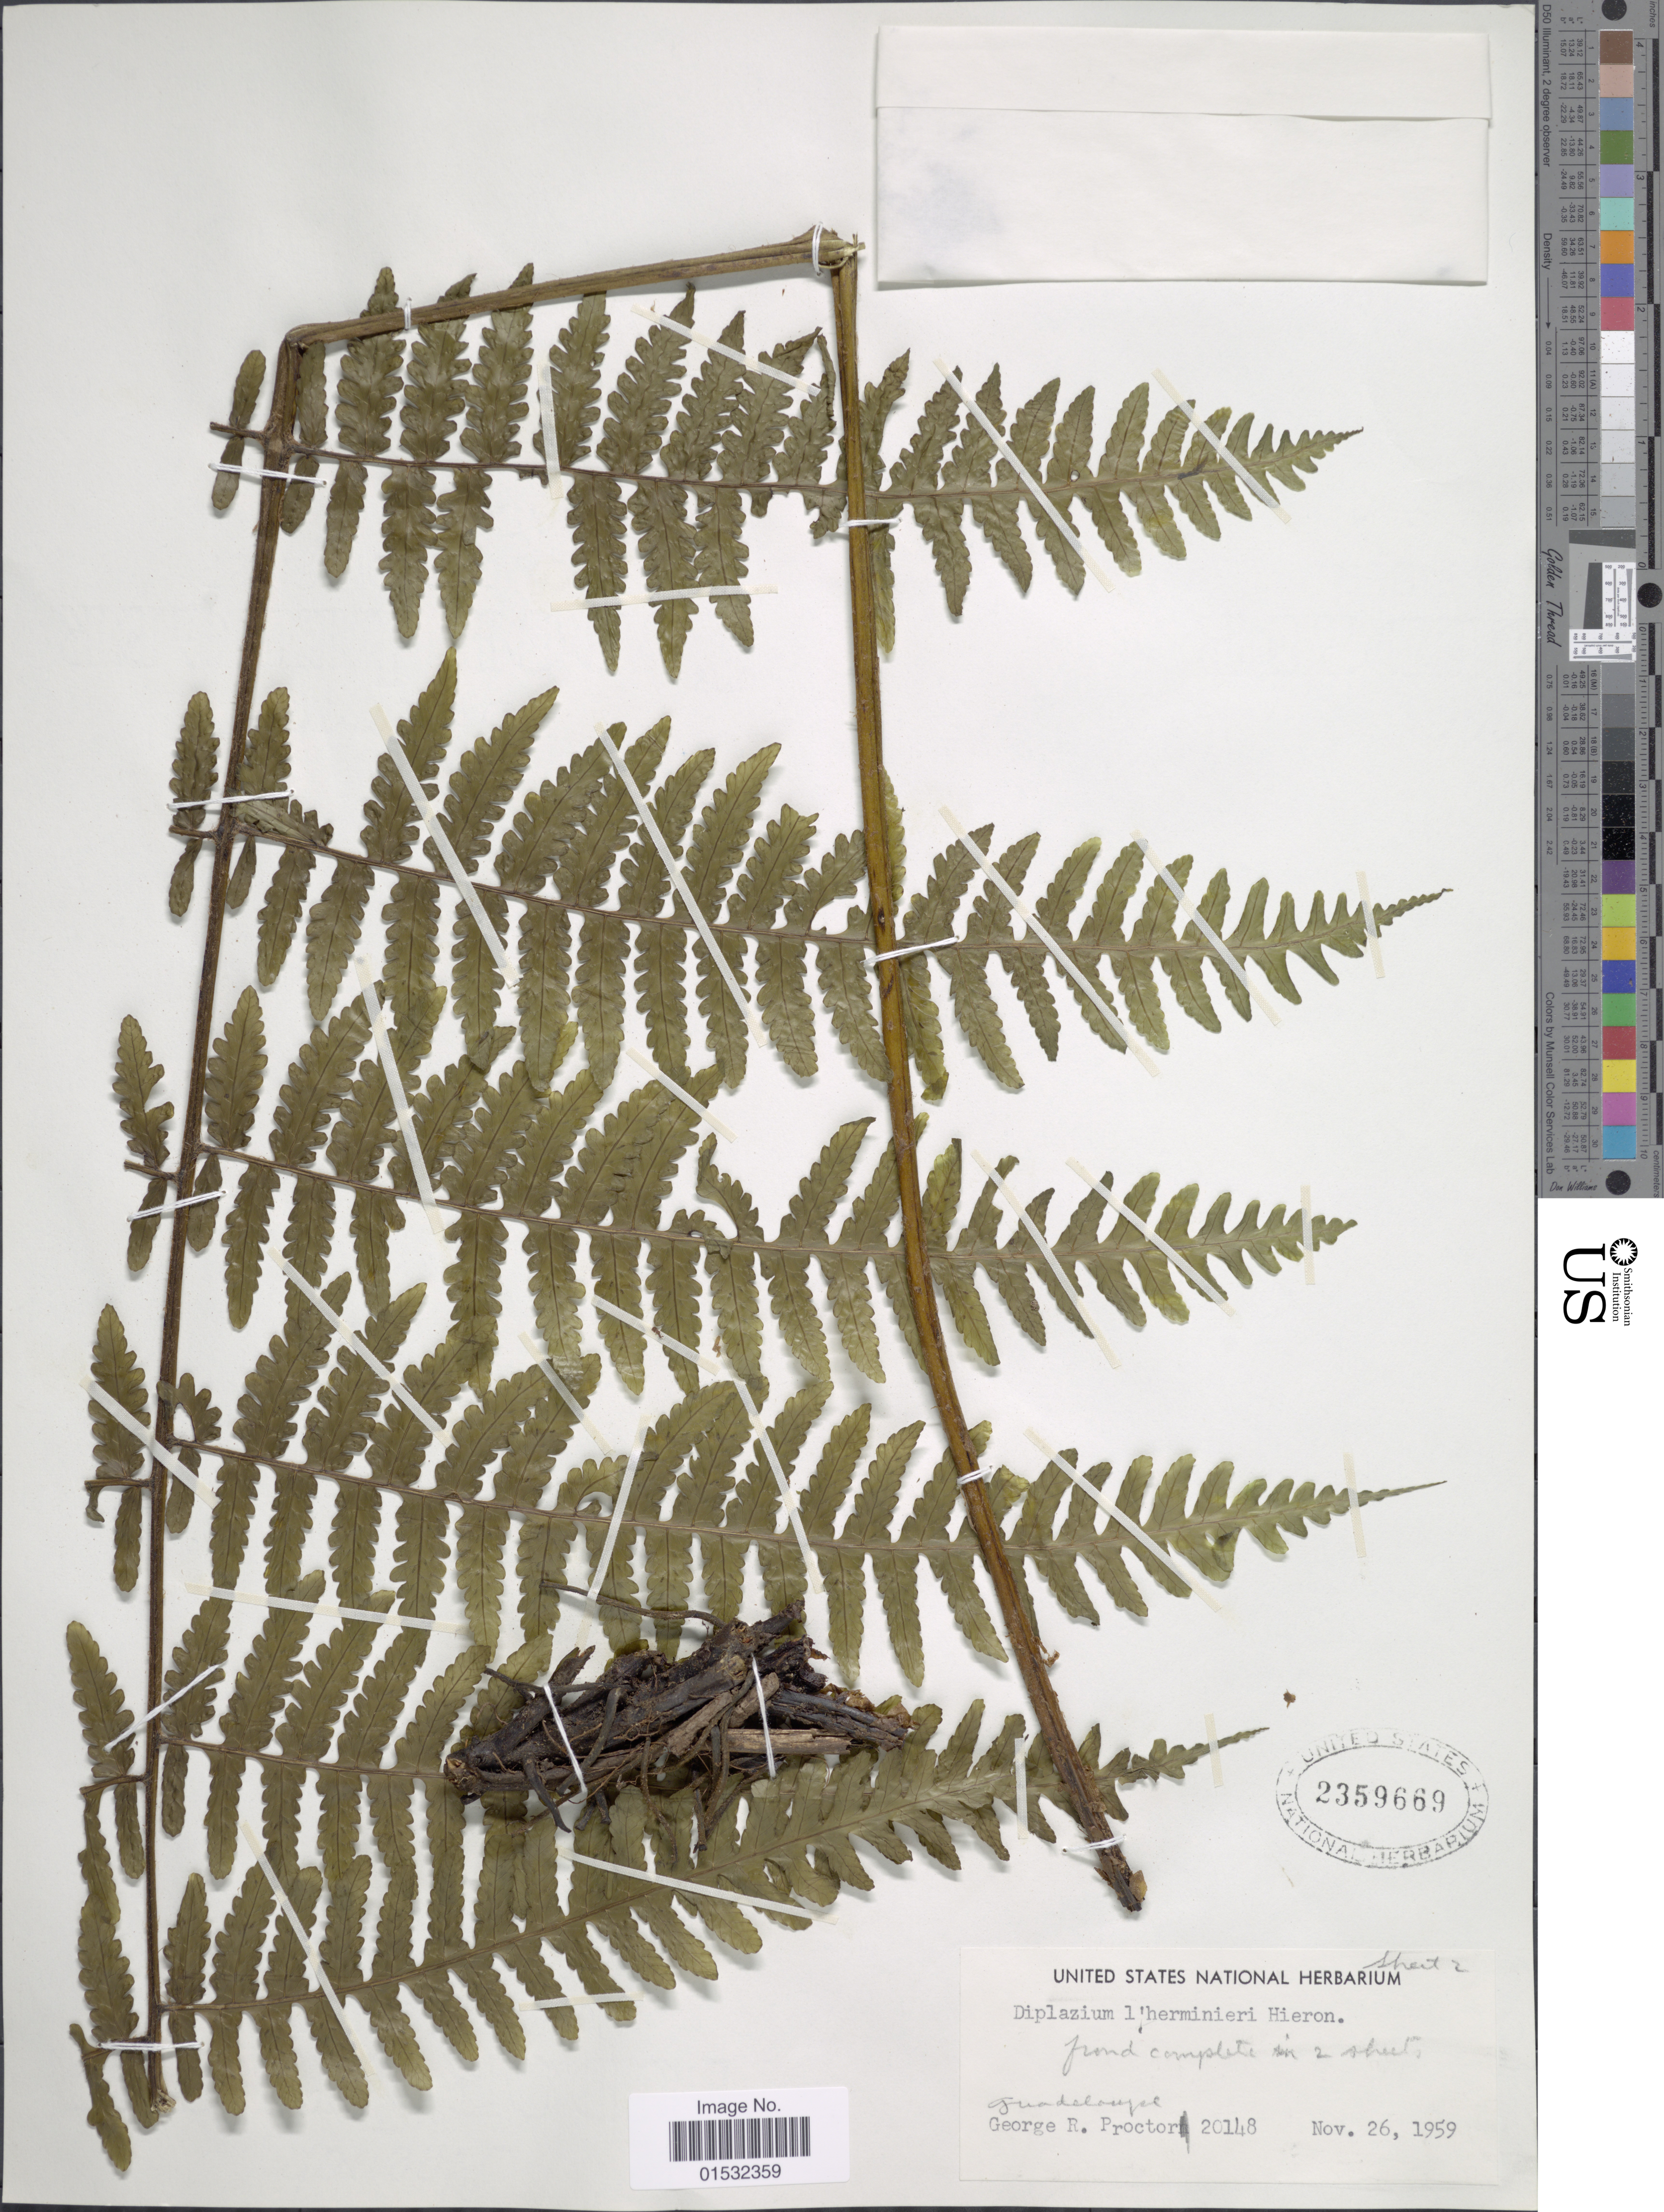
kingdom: Plantae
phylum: Tracheophyta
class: Polypodiopsida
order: Polypodiales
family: Athyriaceae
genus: Diplazium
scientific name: Diplazium lherminieri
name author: Fée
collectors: G. R. Proctor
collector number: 20148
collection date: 1959-11-26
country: Guadeloupe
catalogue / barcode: US 2359669